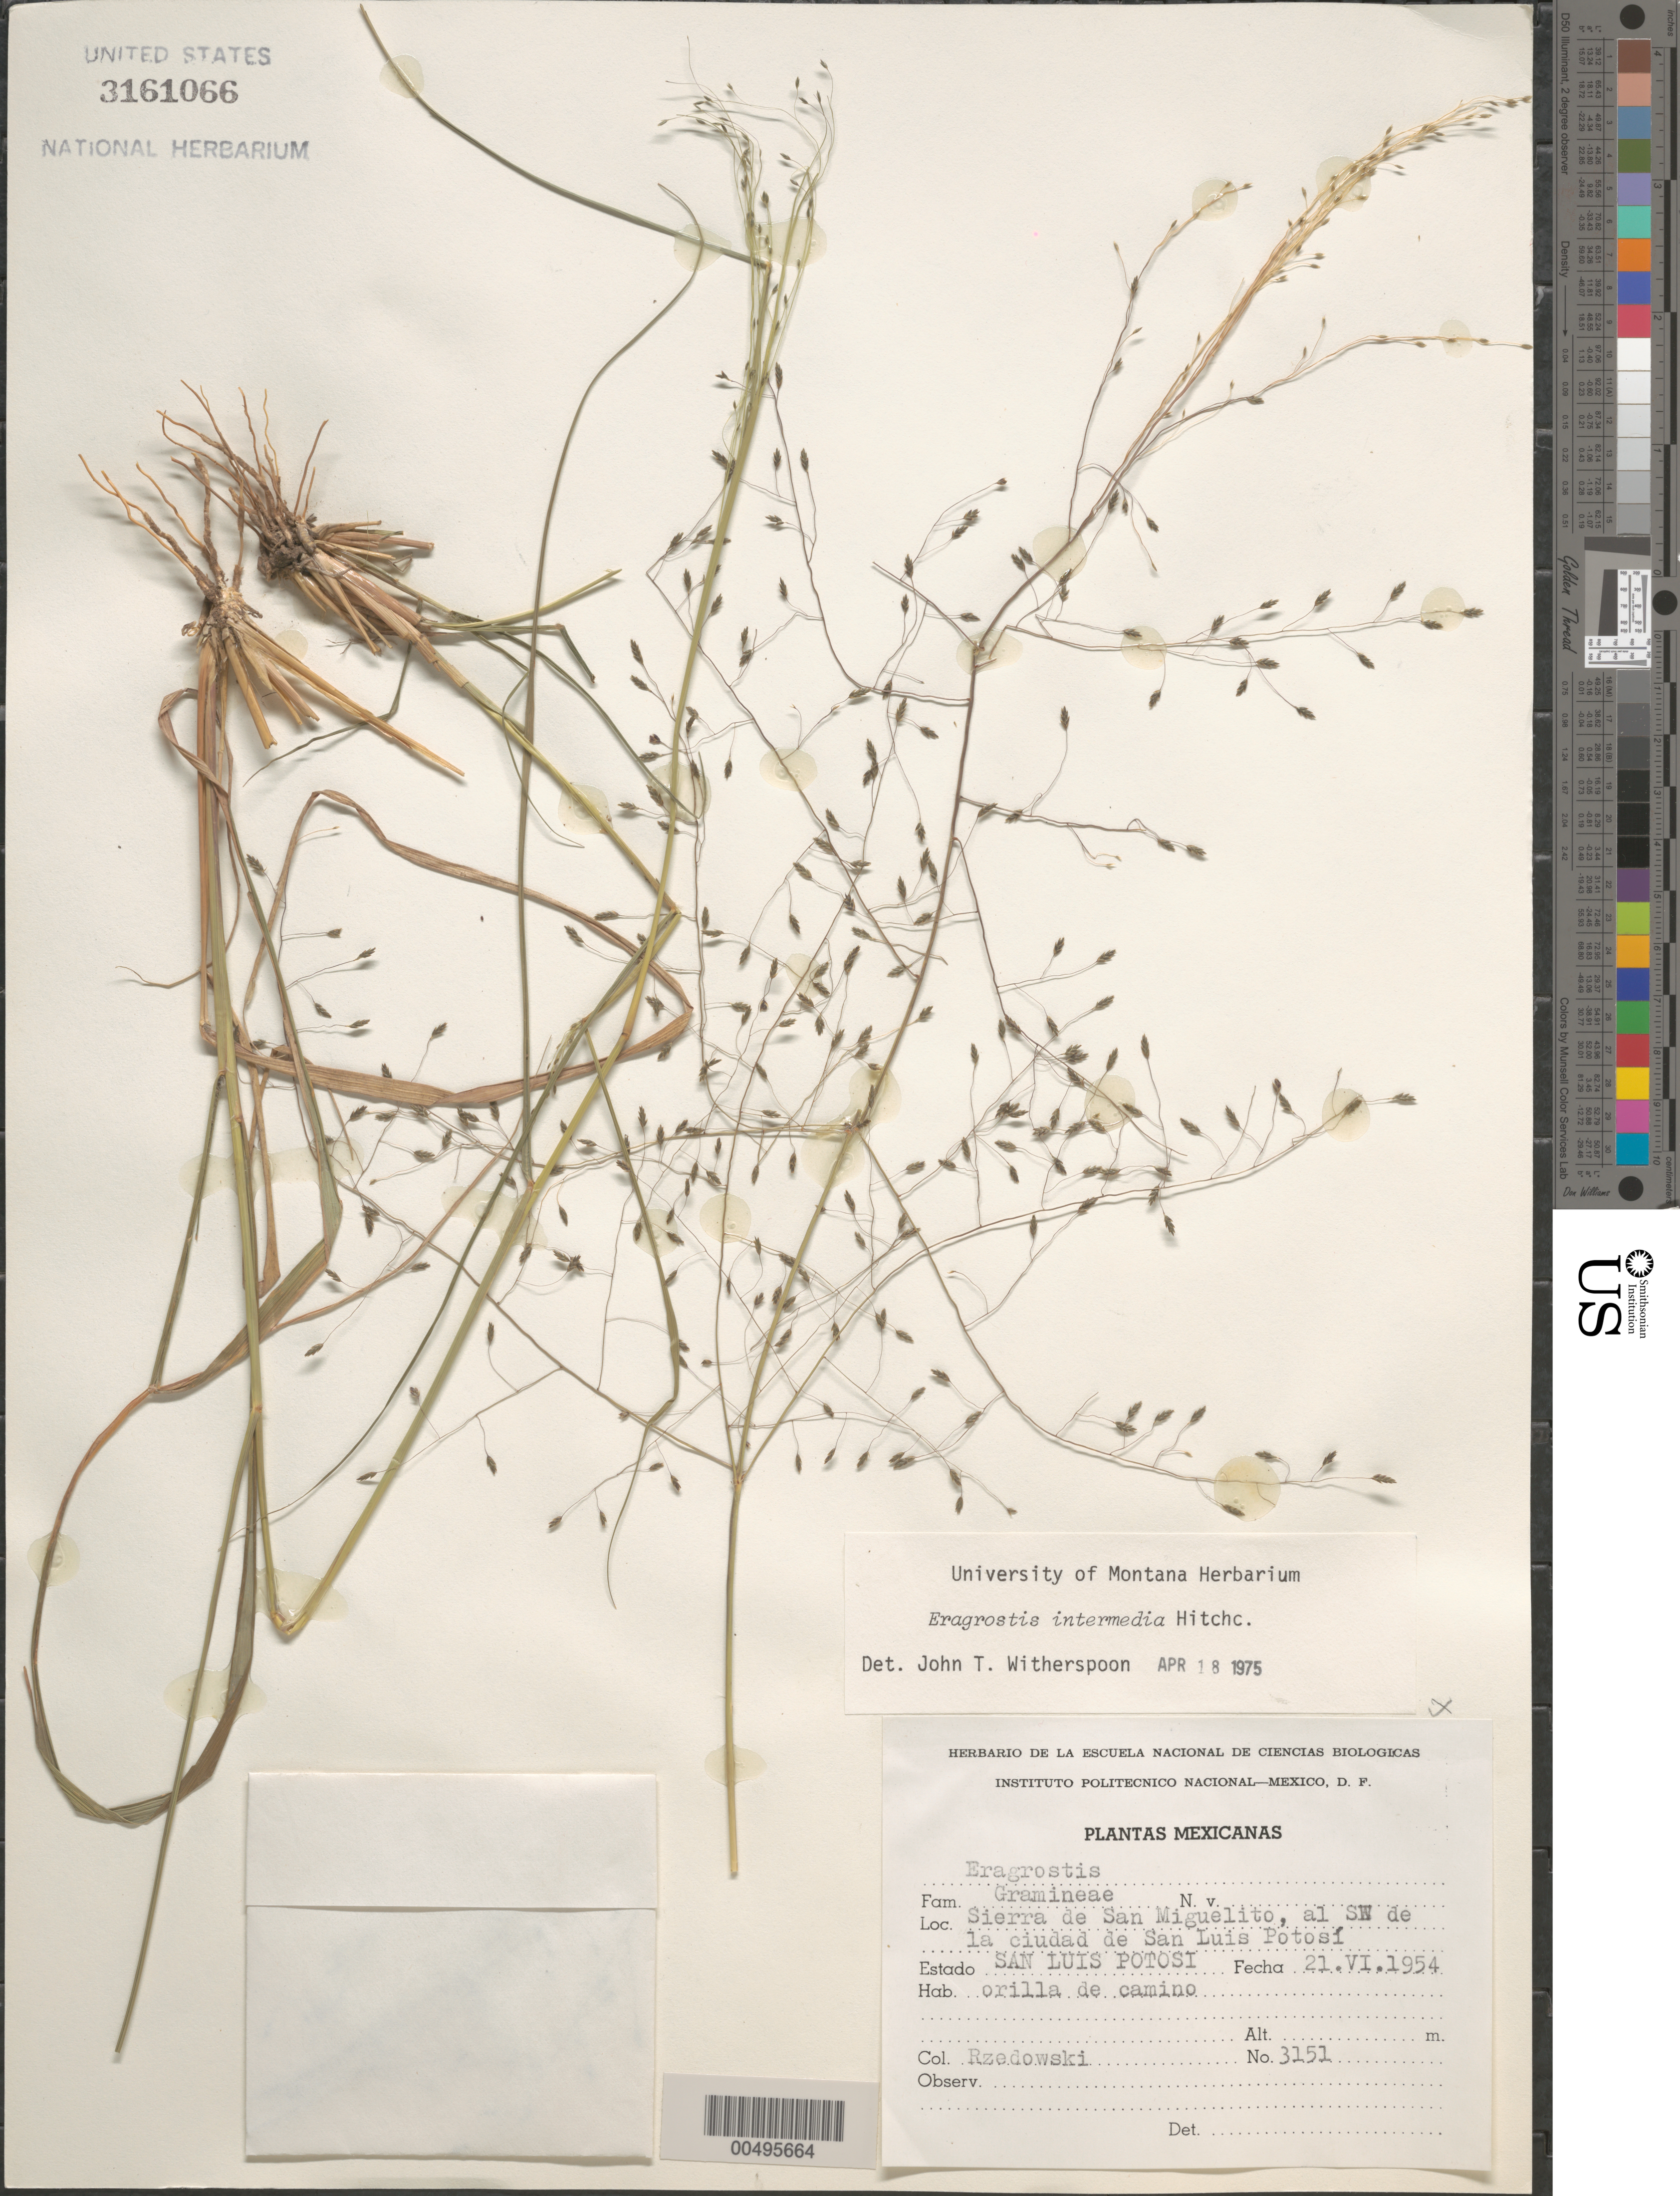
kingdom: Plantae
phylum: Tracheophyta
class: Liliopsida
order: Poales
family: Poaceae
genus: Eragrostis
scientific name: Eragrostis intermedia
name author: Hitchc.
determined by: Witherspoon, John T.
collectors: J. Rzedowski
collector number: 3151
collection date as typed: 21 Jun 1954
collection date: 1954-06-21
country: Mexico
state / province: San Luis Potosi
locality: Sierra de San Miguelito, al SW of La Ciudad de San Luis Potosí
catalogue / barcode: US 3161066